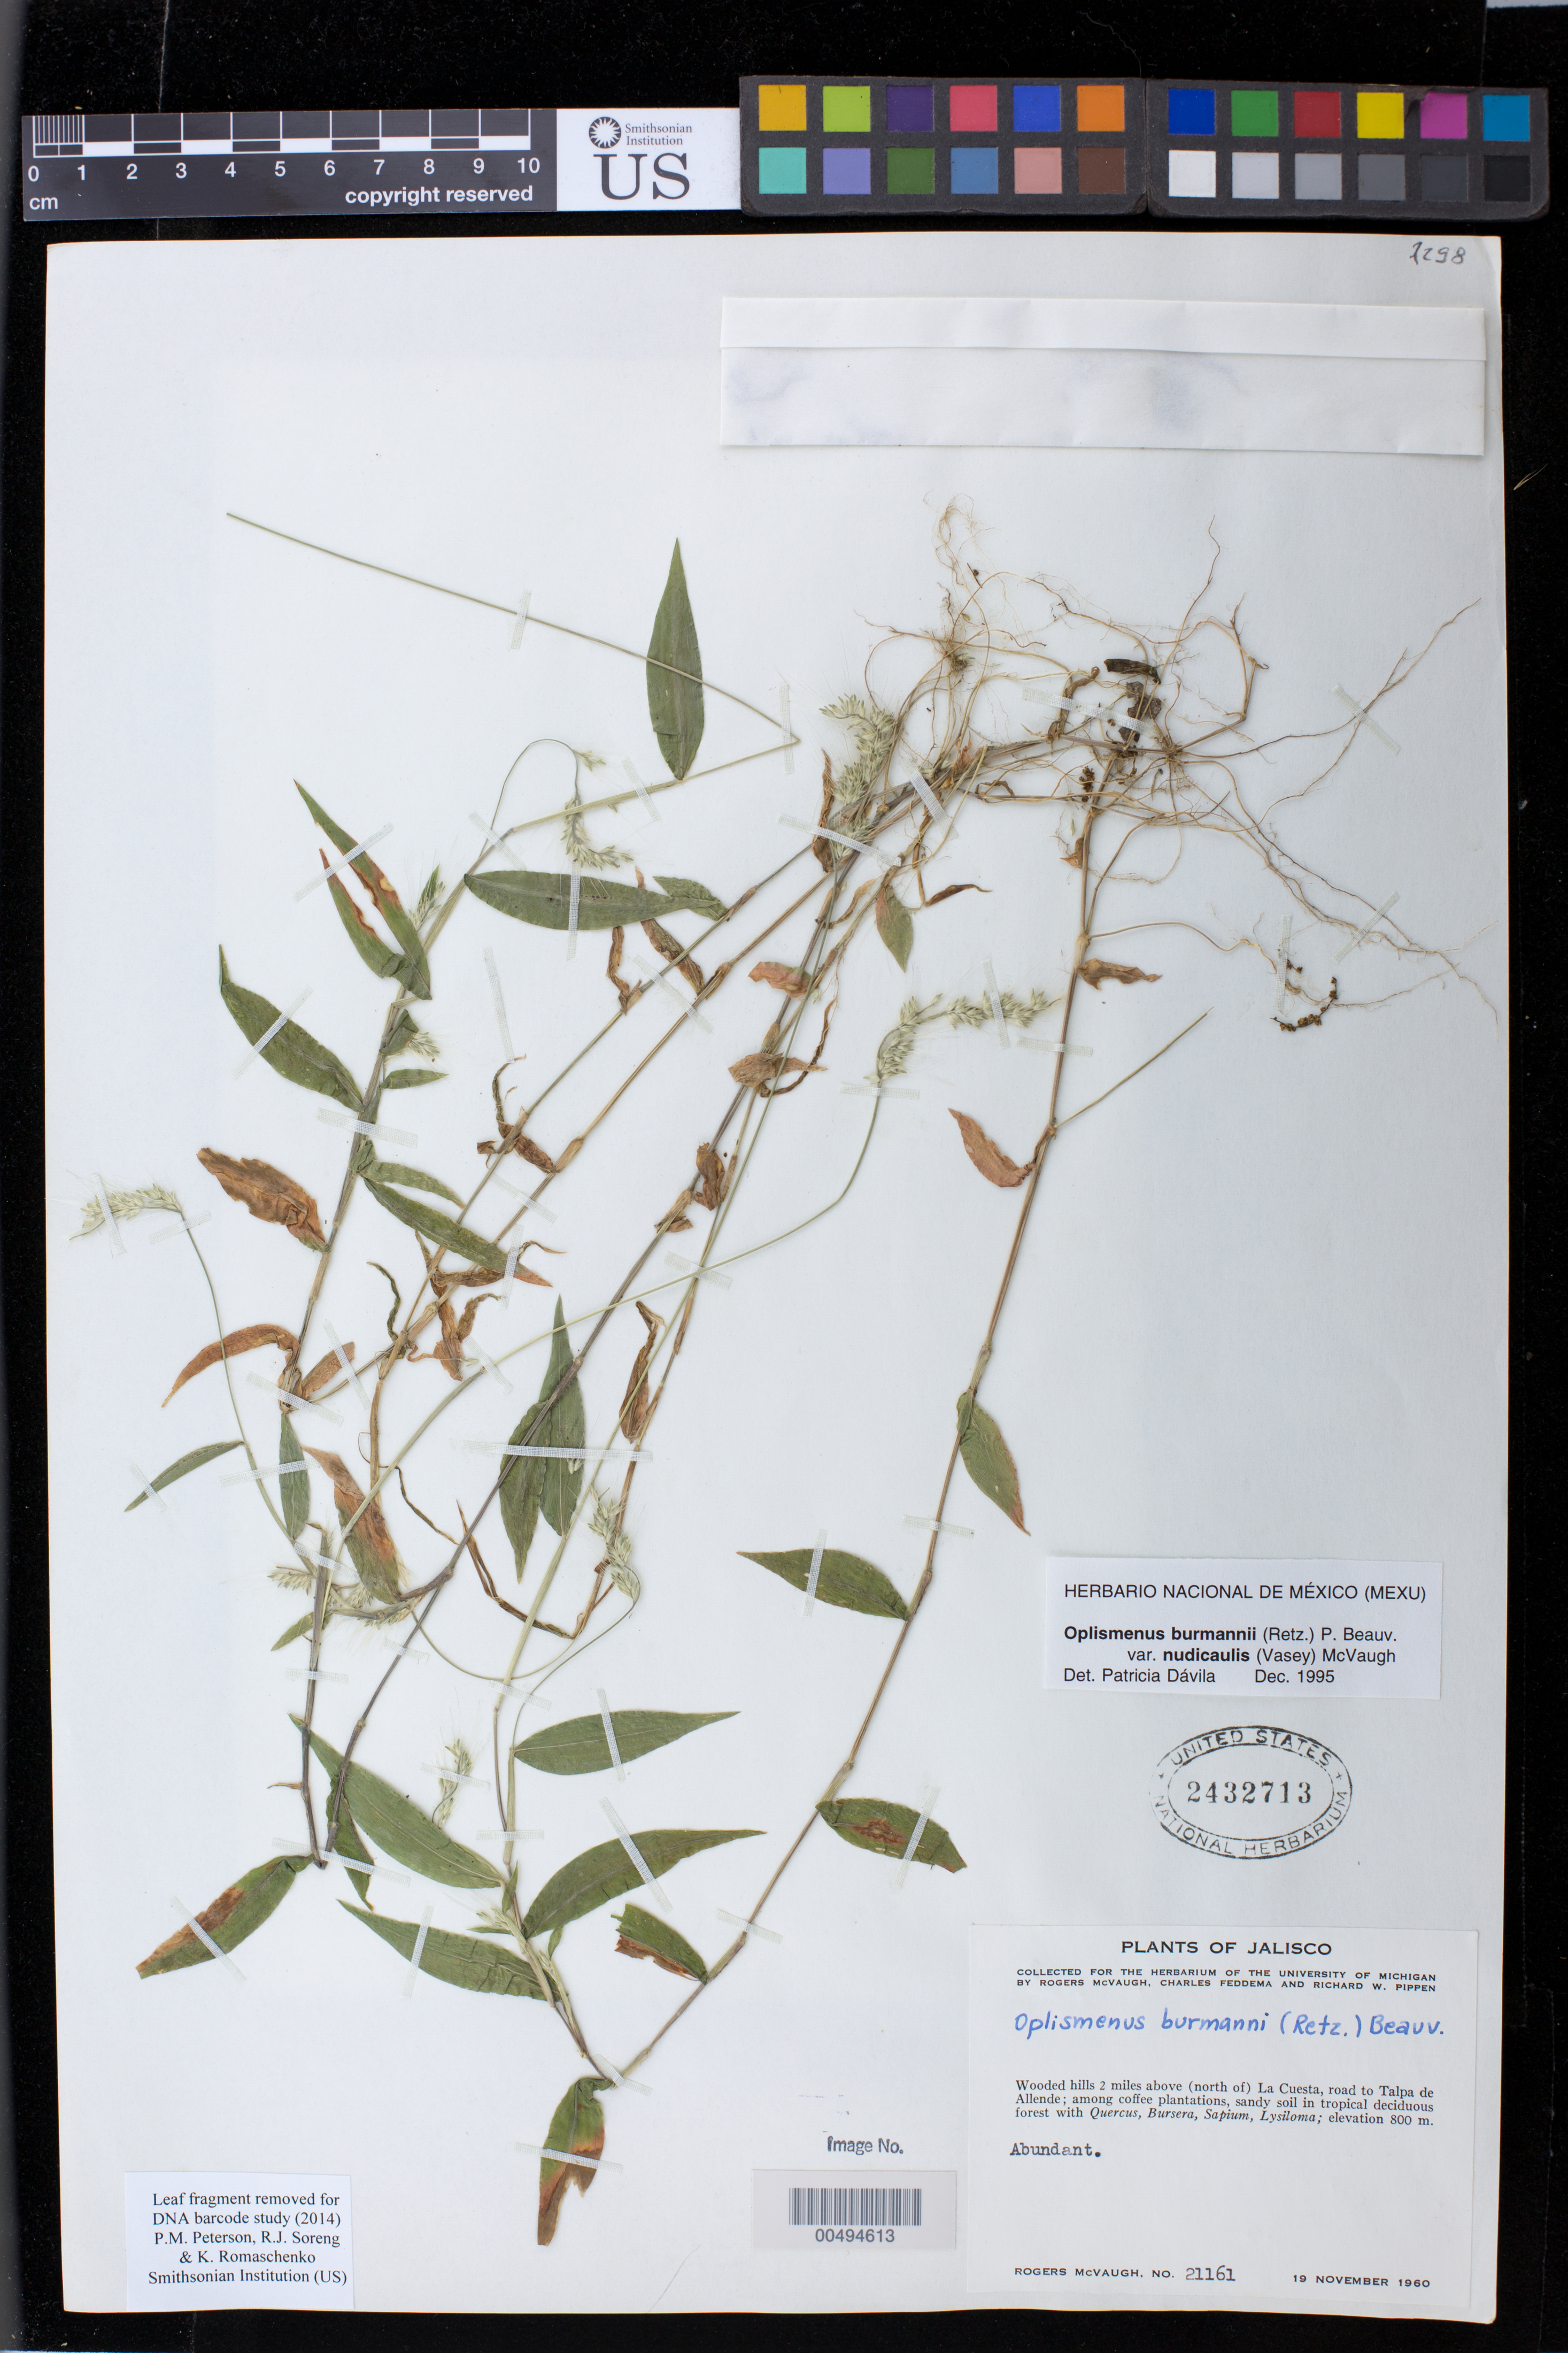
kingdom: Plantae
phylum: Tracheophyta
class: Liliopsida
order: Poales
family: Poaceae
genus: Oplismenus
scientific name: Oplismenus burmannii var. nudicaulis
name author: (Vasey) McVaugh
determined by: Dávila, P. D.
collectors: R. McVaugh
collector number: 21161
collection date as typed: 19 Nov 1960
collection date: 1960-11-19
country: Mexico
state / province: Jalisco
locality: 2 mi above (N of) La Cuesta, rd to Talpa de Allende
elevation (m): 800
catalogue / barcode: US 2432713